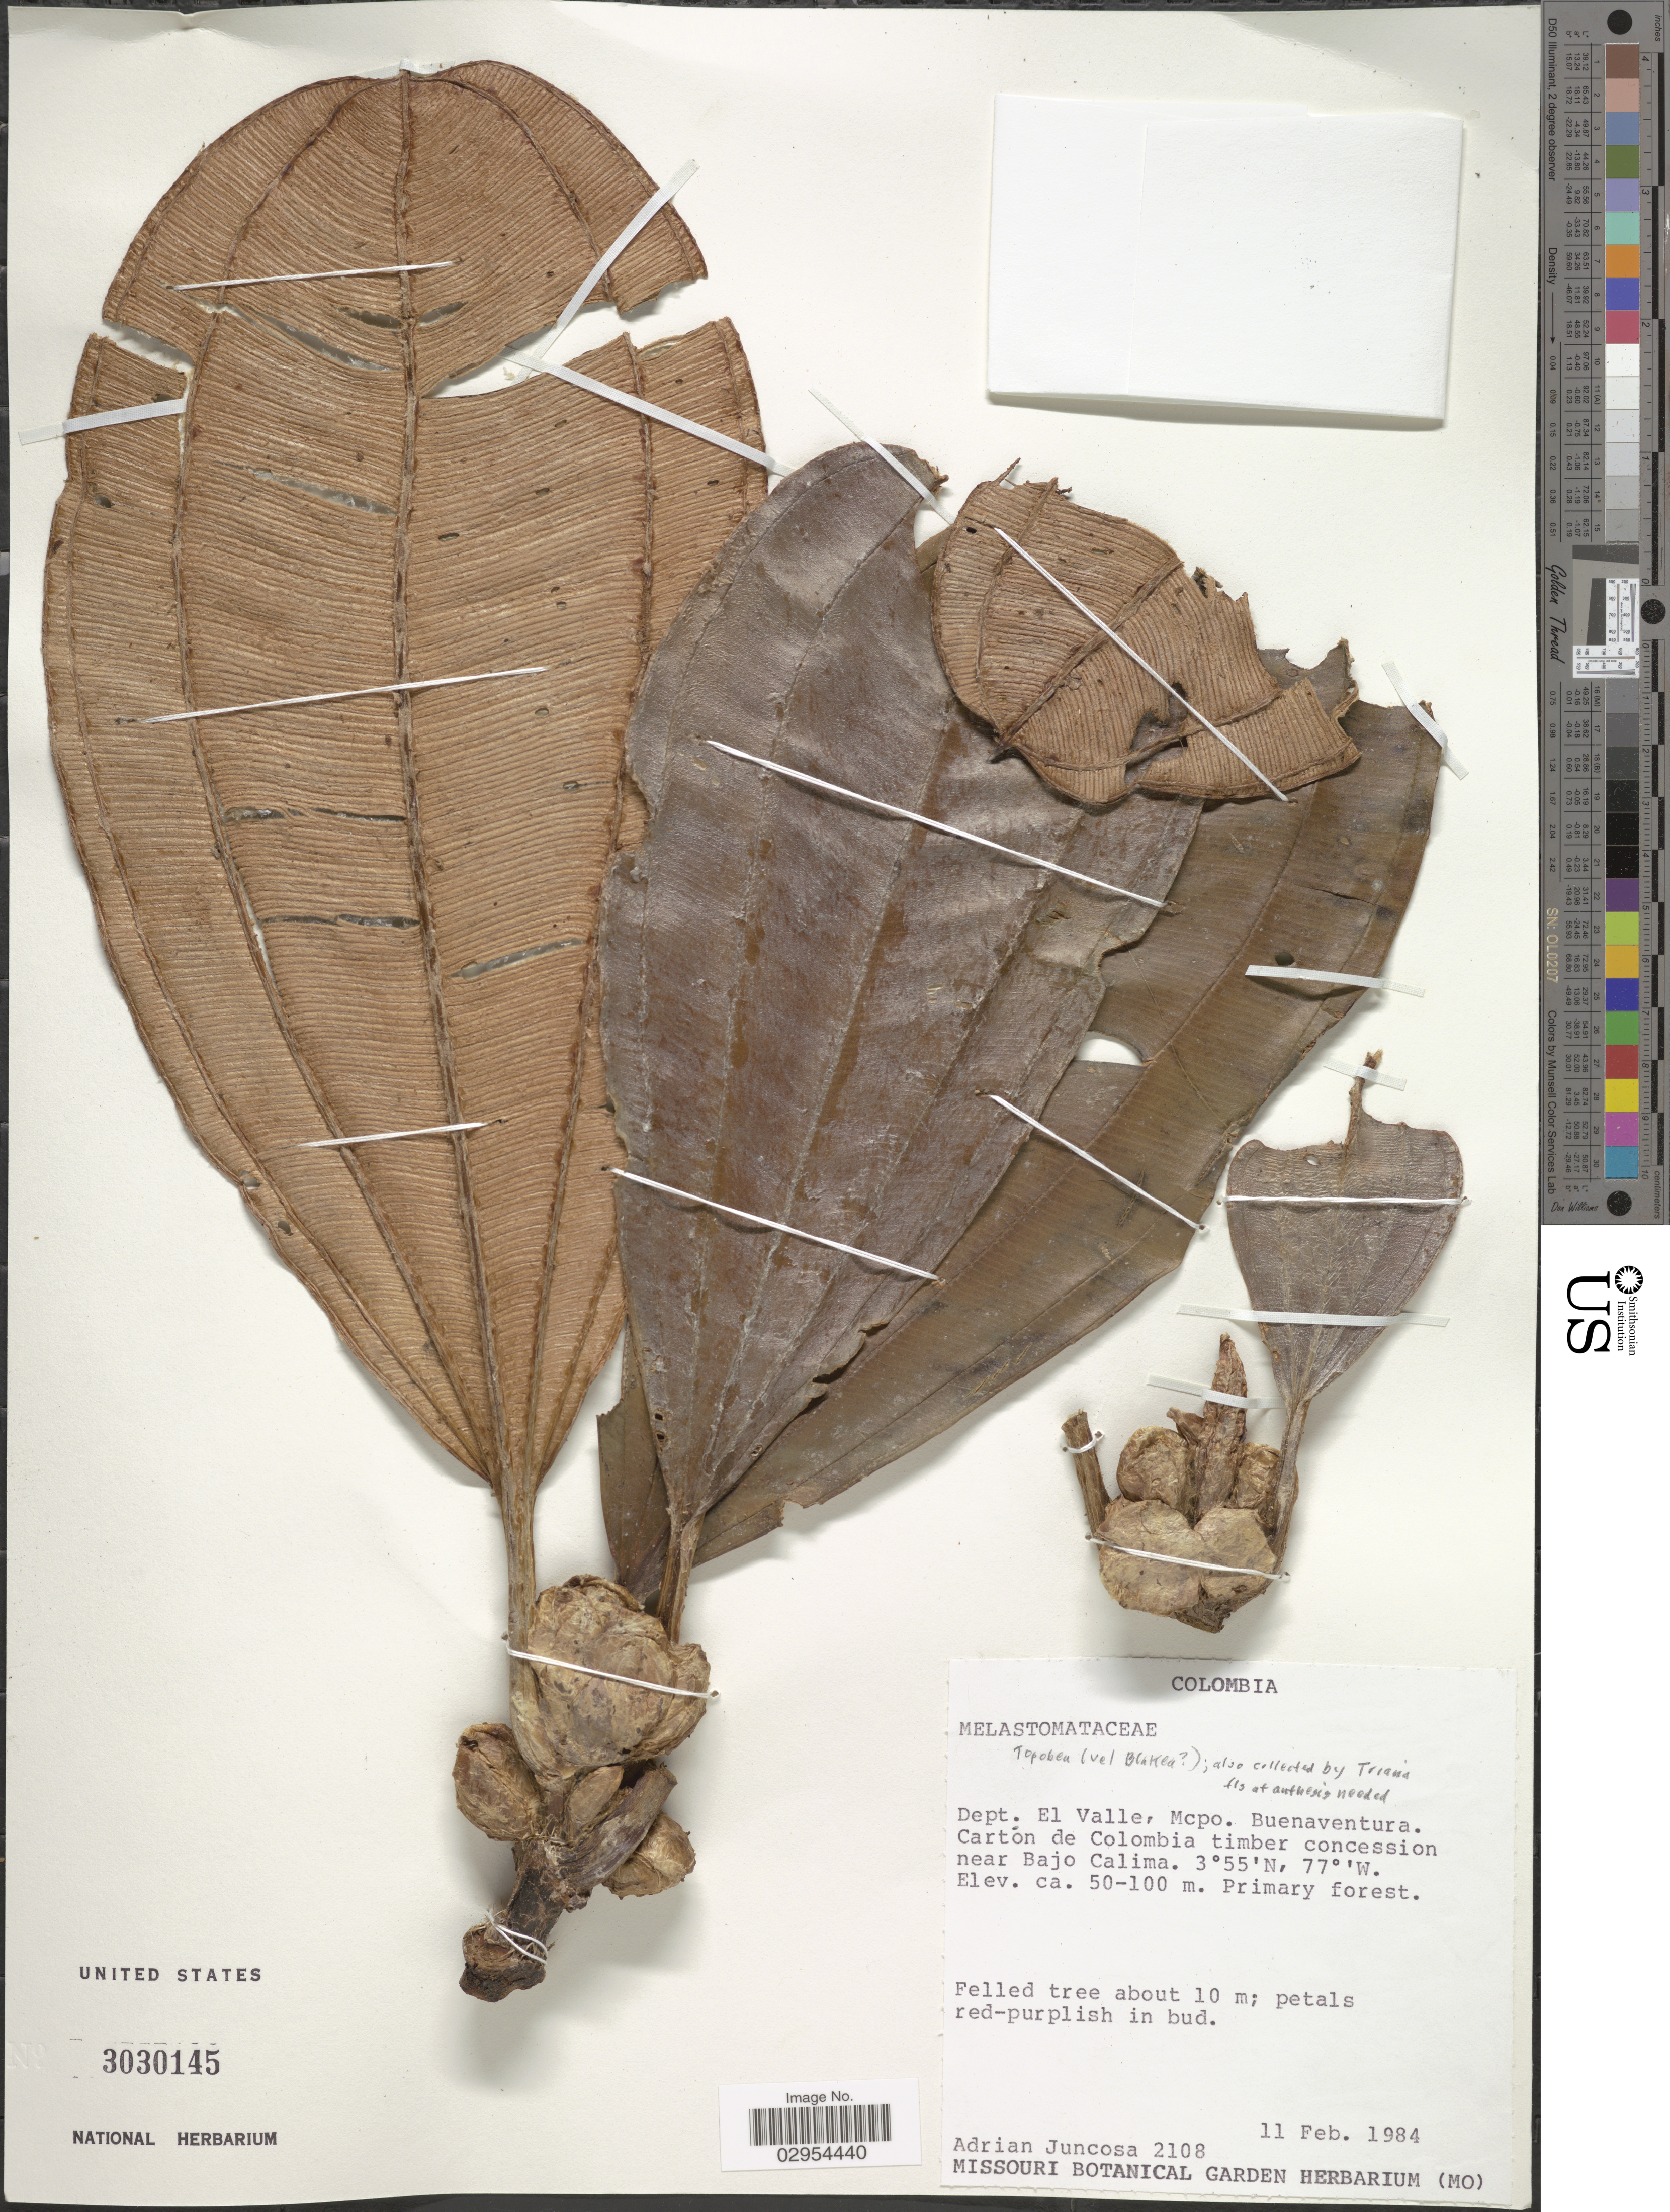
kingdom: Plantae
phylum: Tracheophyta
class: Magnoliopsida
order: Myrtales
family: Melastomataceae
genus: Topobea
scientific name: Topobea sp.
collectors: A. Juncosa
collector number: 2108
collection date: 1984-02-11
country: Colombia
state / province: Valle del Cauca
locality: Dept. El Valle, Mcpo. Buenaventura. Carton de Colombia timber concession near Bajo Calima.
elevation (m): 50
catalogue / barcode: US 3030145